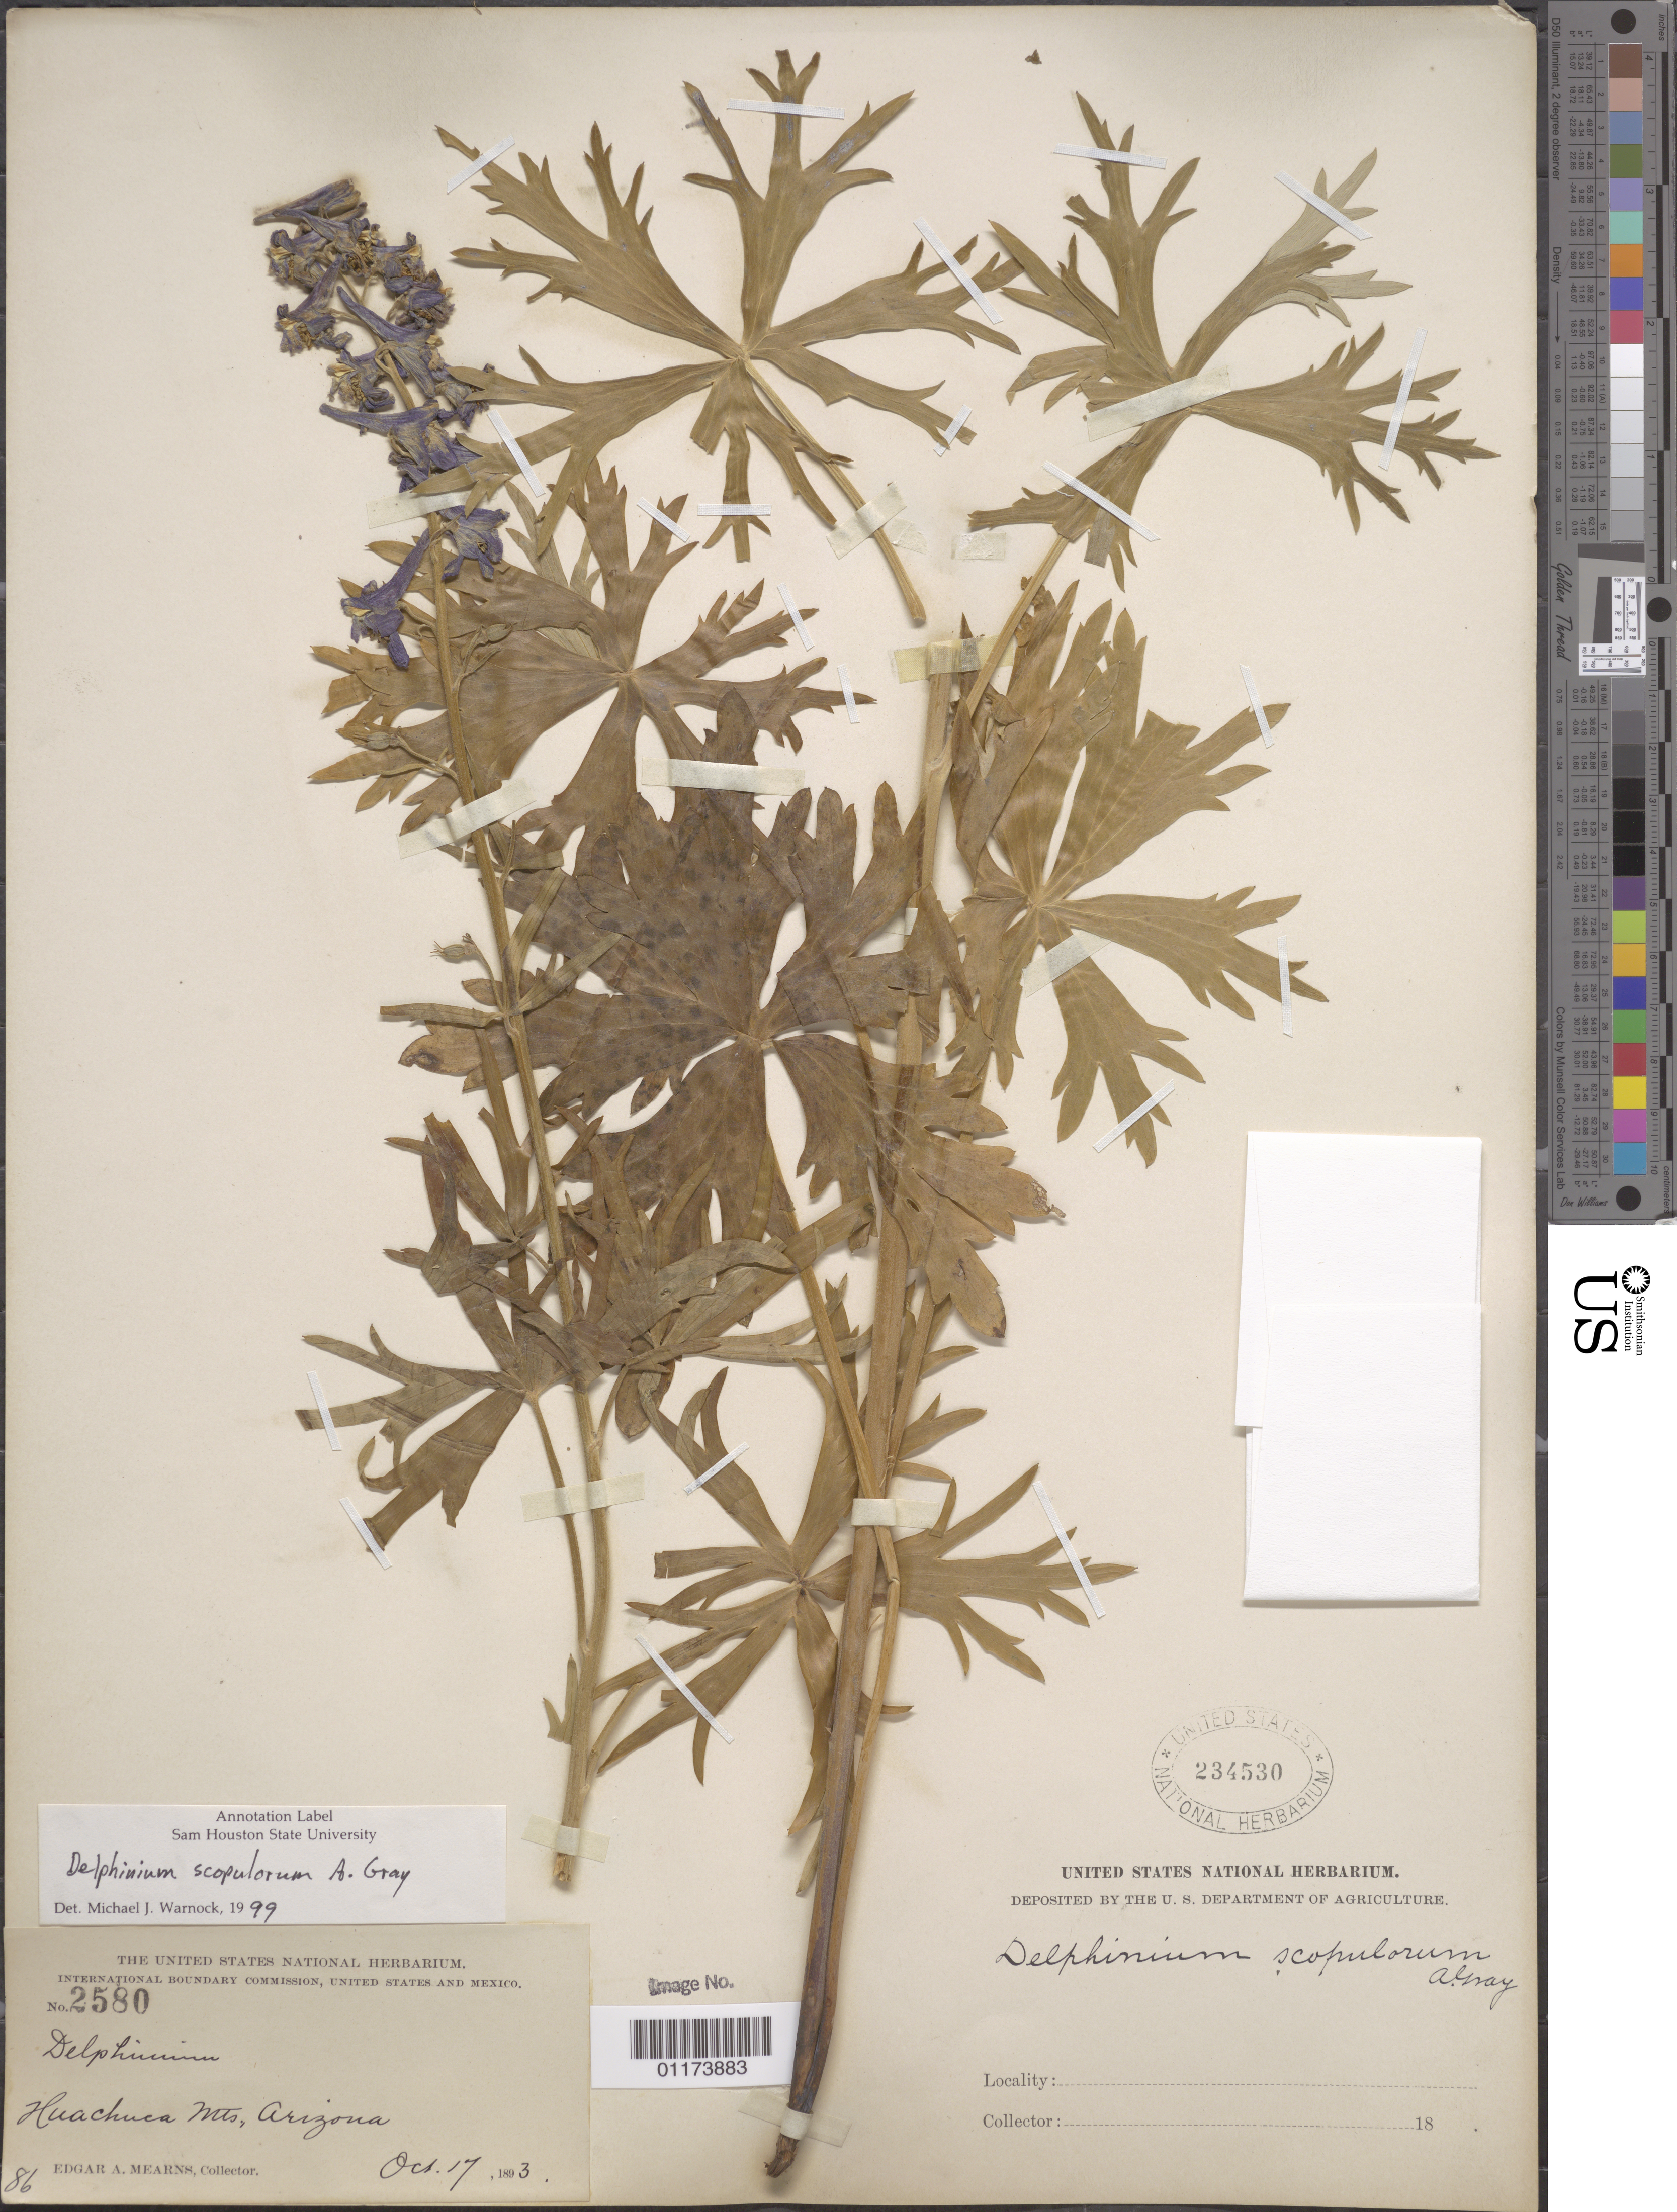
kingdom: Plantae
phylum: Tracheophyta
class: Magnoliopsida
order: Ranunculales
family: Ranunculaceae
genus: Delphinium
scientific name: Delphinium scopulorum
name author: A. Gray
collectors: E. A. Mearns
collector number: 86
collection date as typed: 17 Oct 1893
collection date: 1893-10-17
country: United States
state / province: Arizona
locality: Huachuca Mts.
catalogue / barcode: US 234530